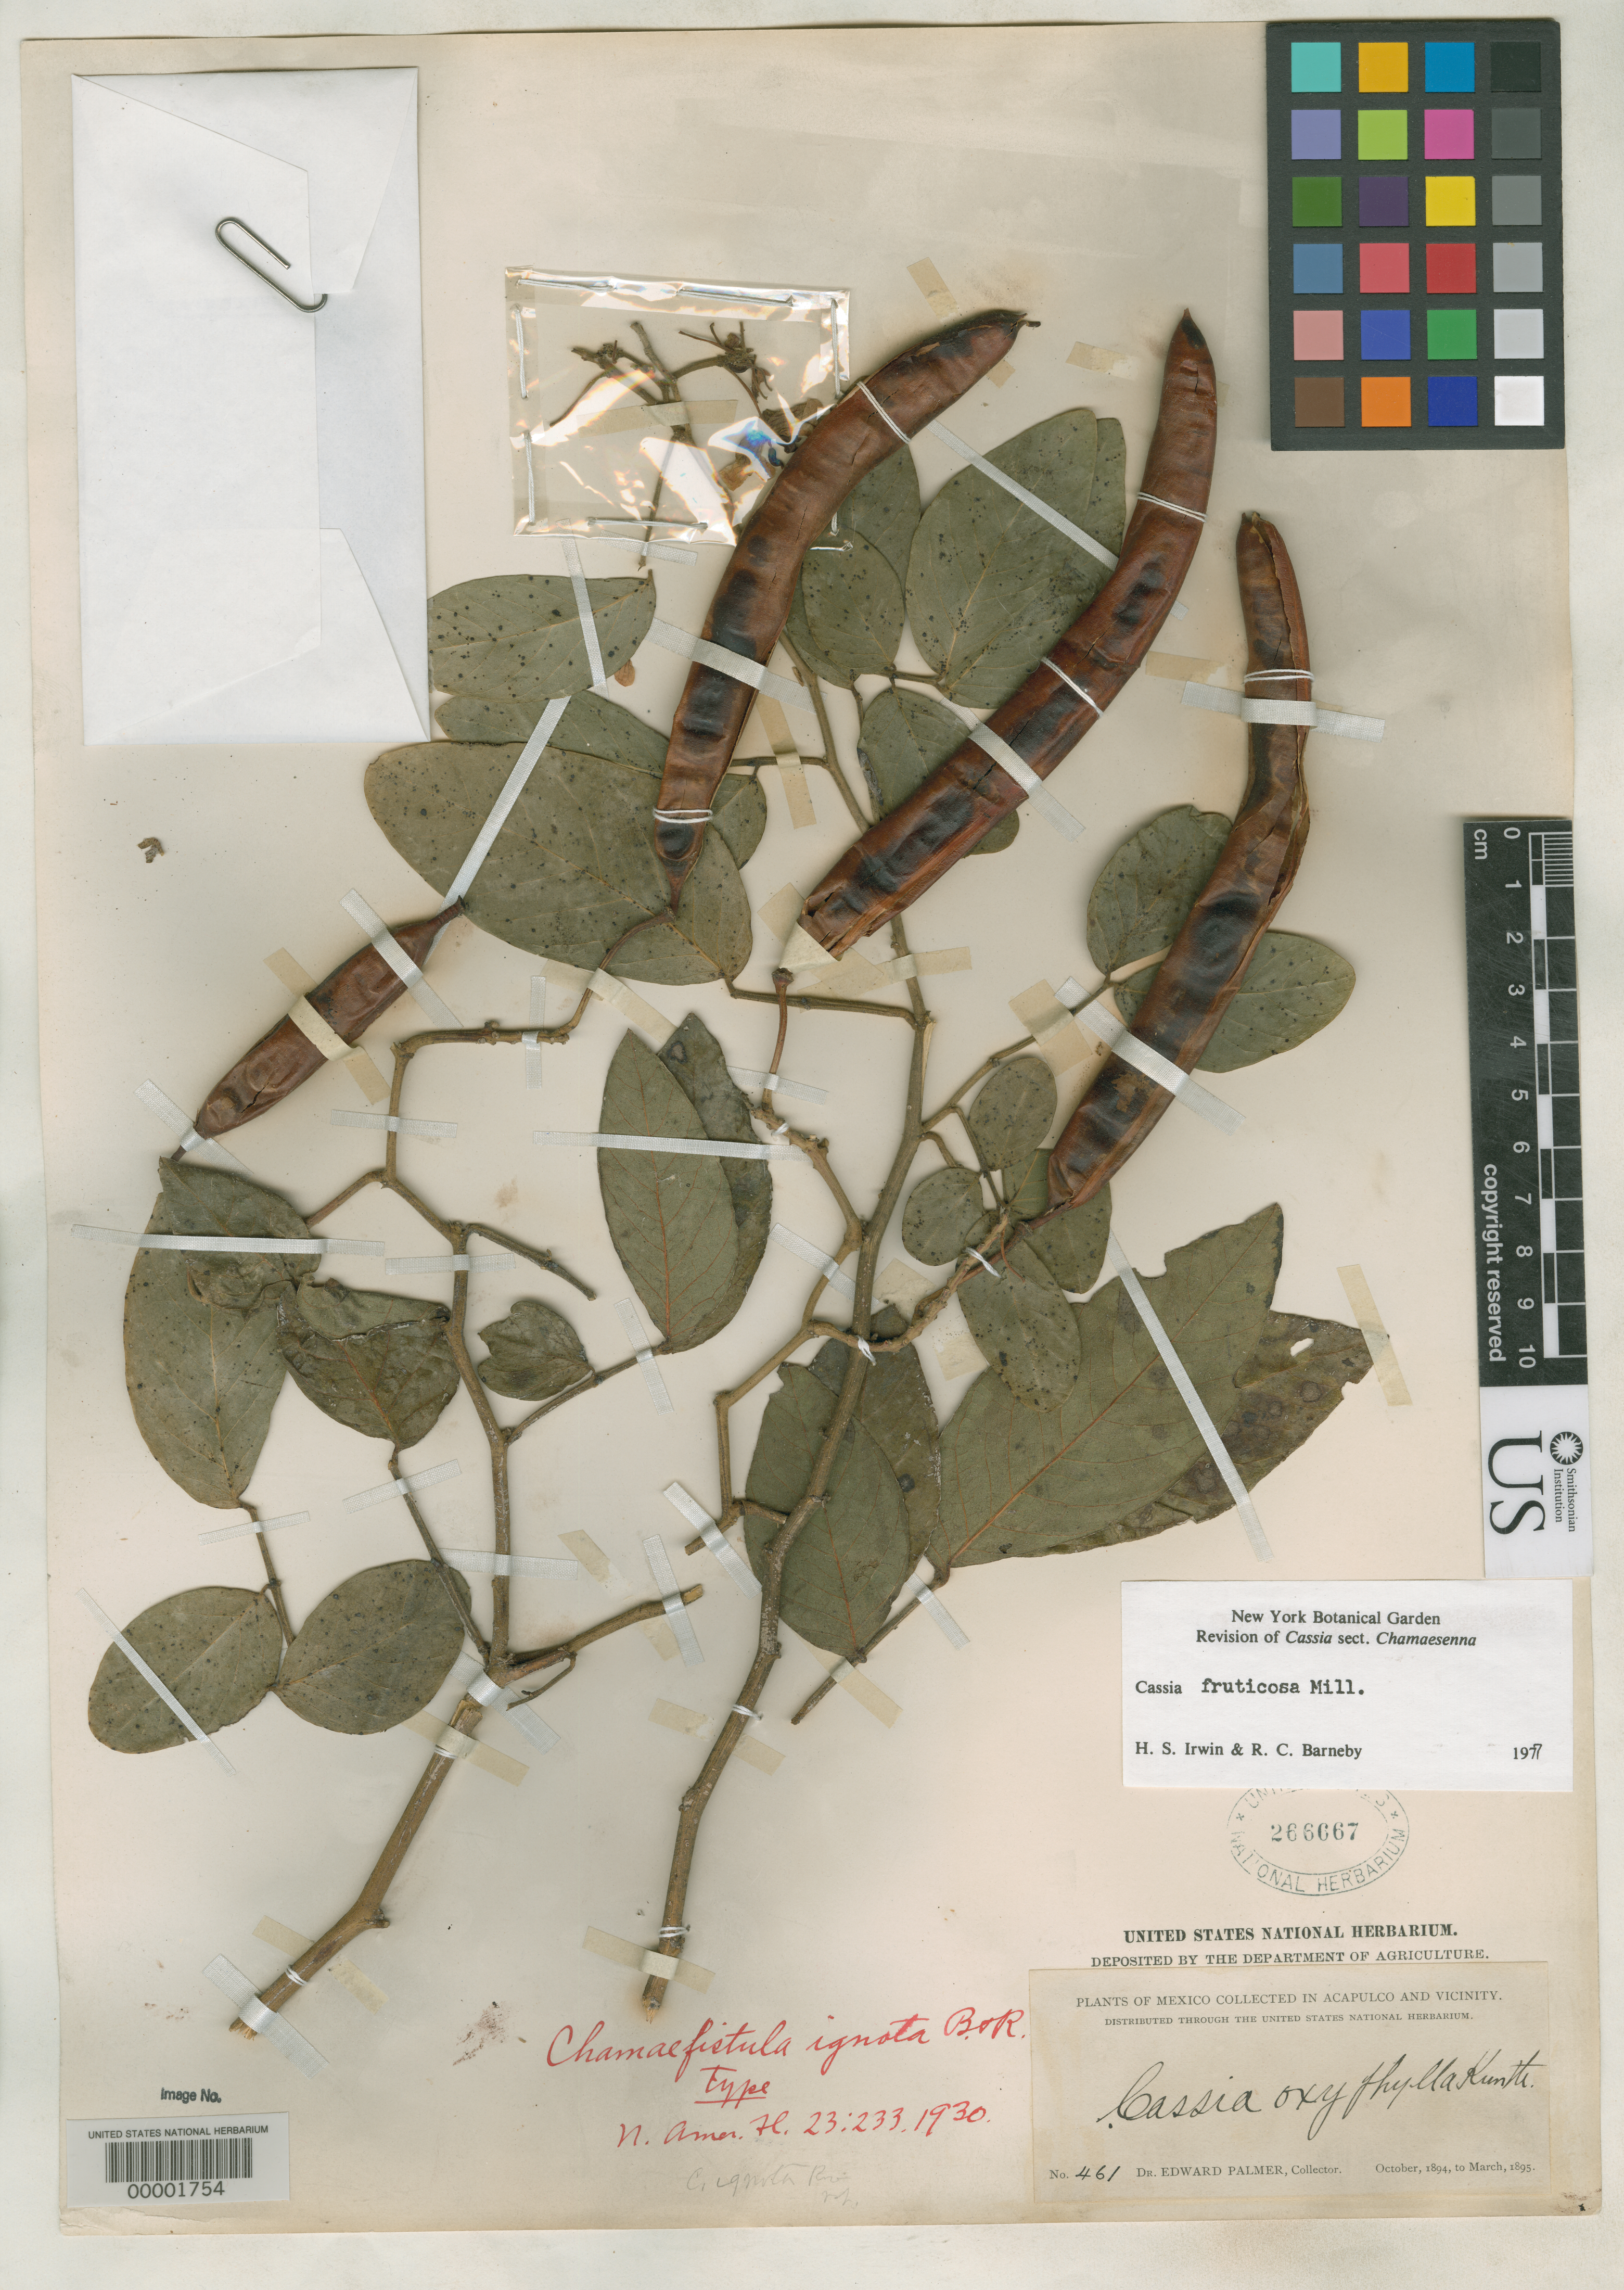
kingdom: Plantae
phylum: Tracheophyta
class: Magnoliopsida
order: Fabales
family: Fabaceae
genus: Chamaefistula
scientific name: Chamaefistula ignota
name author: Britton & Rose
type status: Type Collection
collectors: E. Palmer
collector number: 461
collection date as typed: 1895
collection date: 1895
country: Mexico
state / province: Guerrero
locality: Acapulco.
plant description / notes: Holotype? Publication does not definitely say which herbarium (NY, US) received holotypes. Duplicate at NY is annotated by Barneby (1977) as "holotype" but US sheet is annotated "Type" (by Rose?) and possibly to be considered the holotype.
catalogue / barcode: US 266667